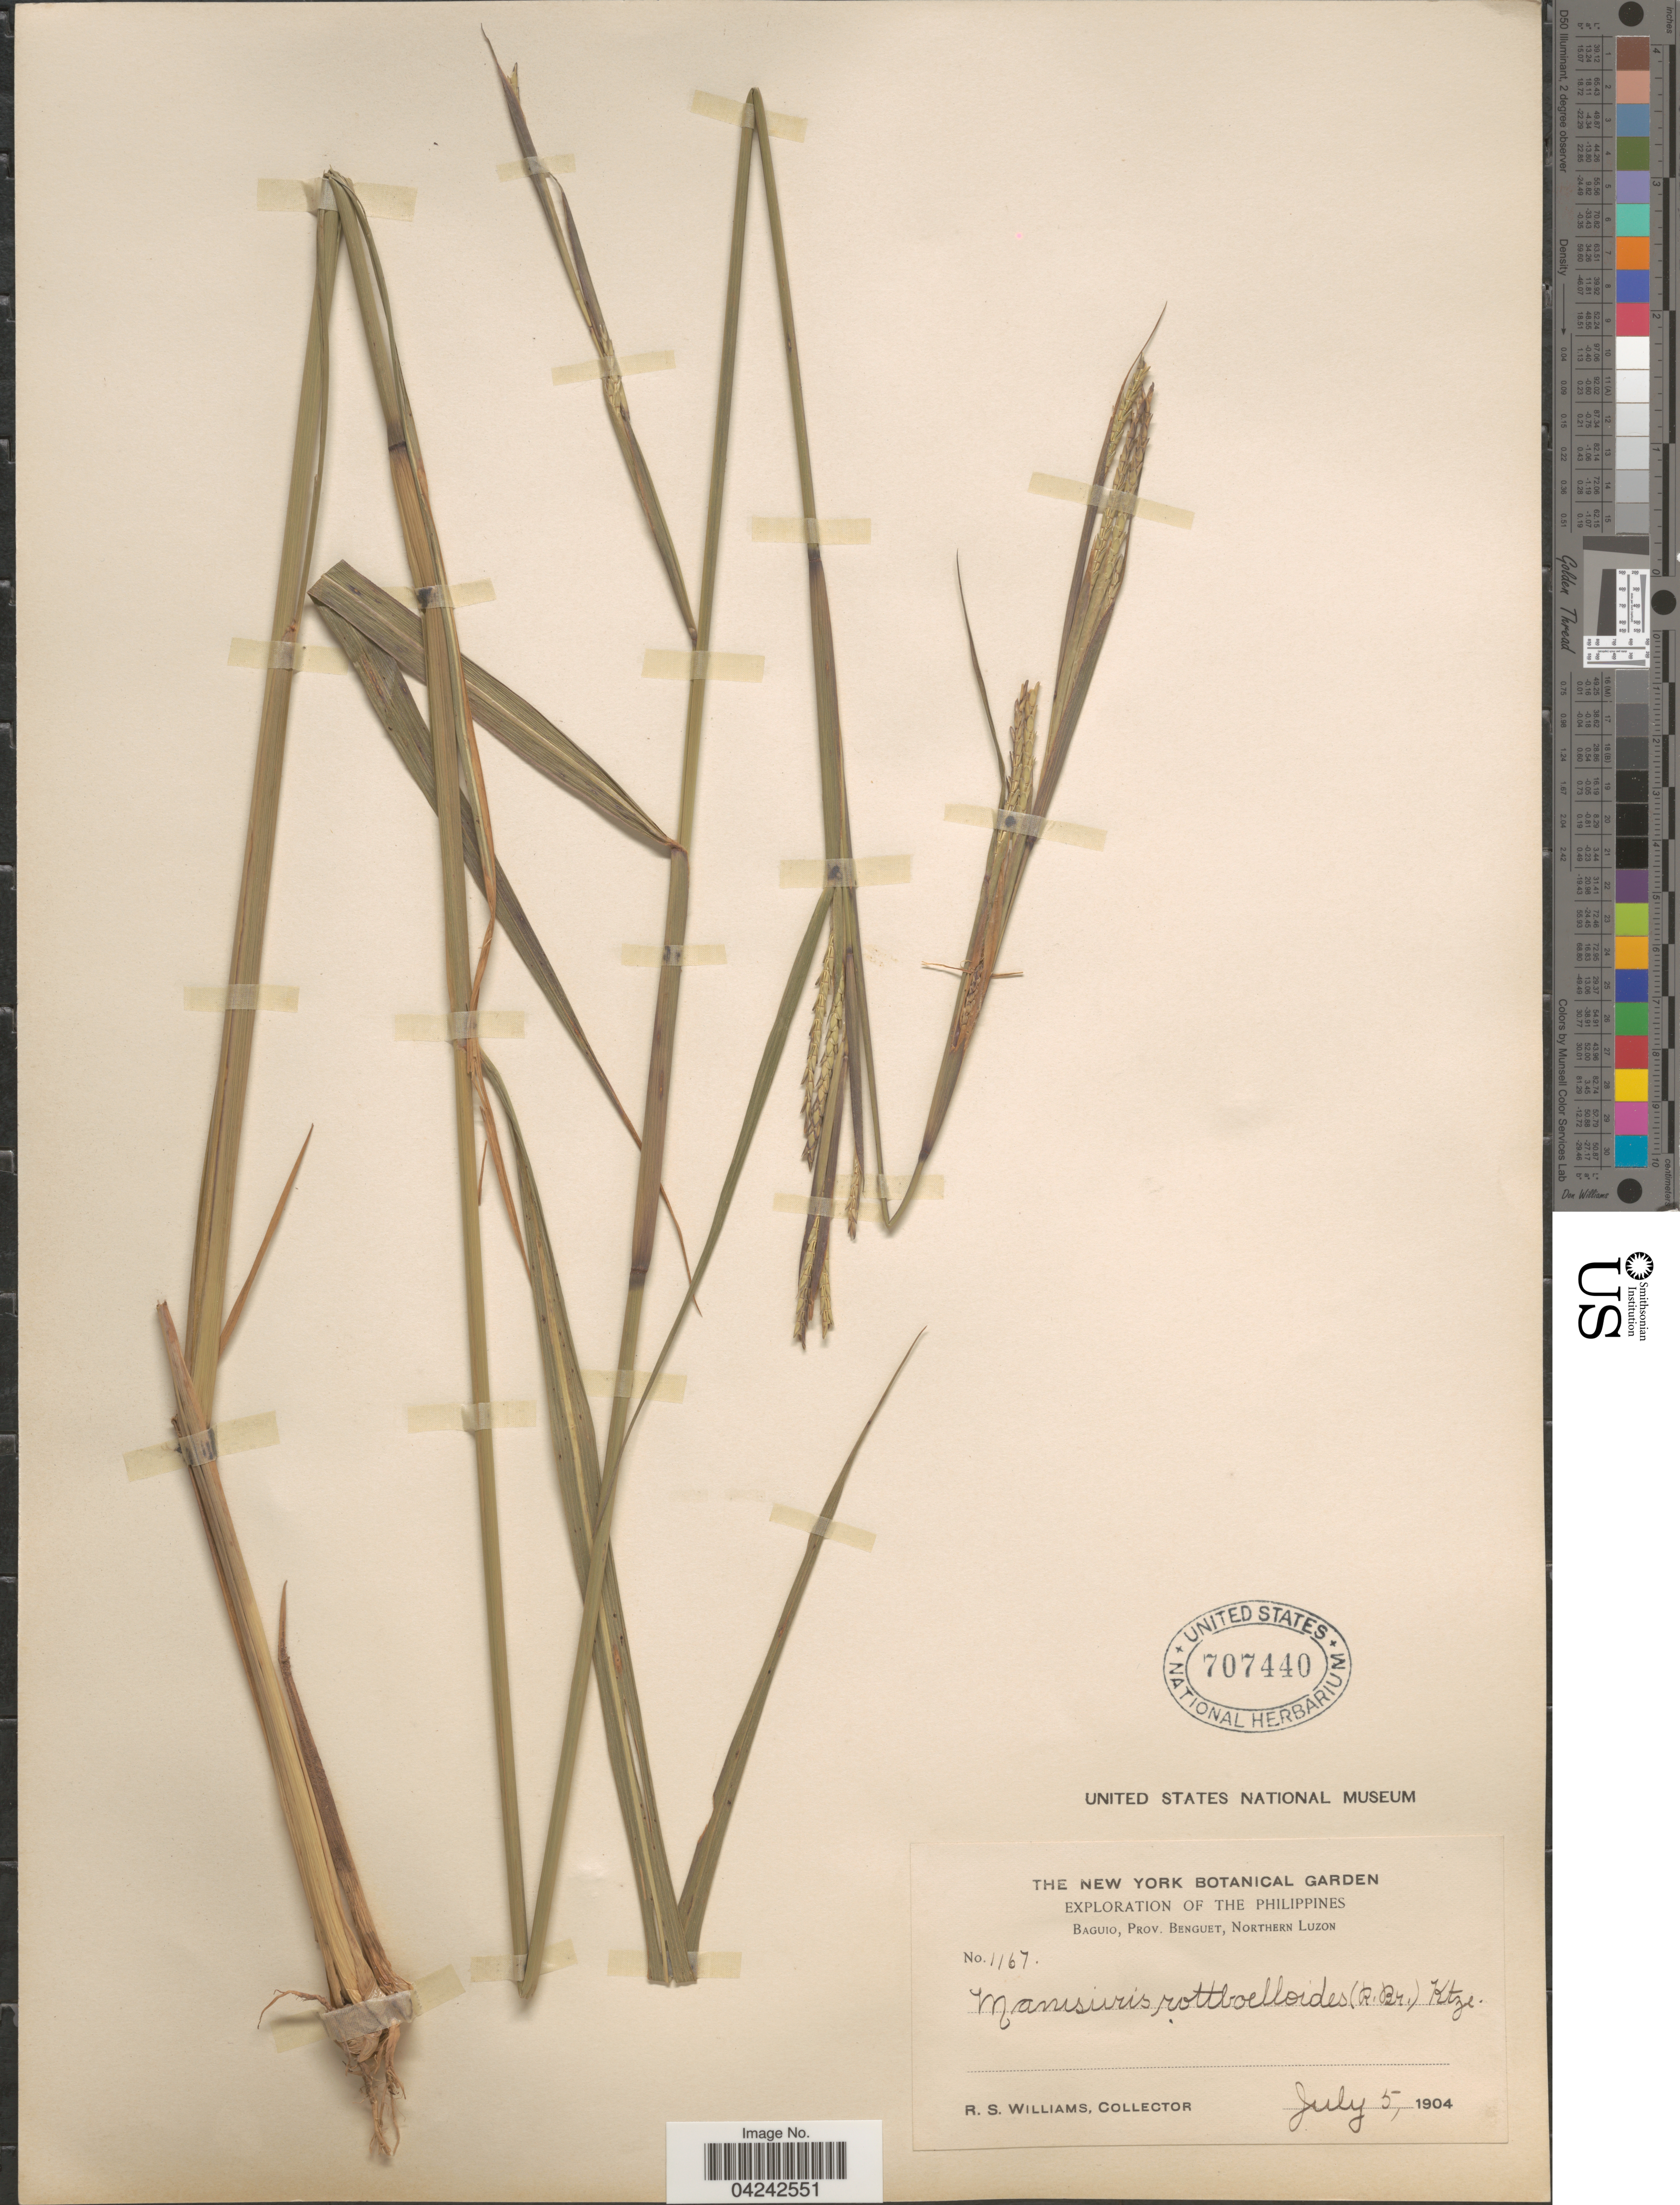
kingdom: Plantae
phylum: Tracheophyta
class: Liliopsida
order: Poales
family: Poaceae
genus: Rottboellia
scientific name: Rottboellia rottboellioides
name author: (R. Br.) Druce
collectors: R. S. Williams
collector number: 1167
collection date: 1904-07-05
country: Philippines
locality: Exploration of the Philippines. Baguio, Prov. Benguet, Northern Luzon.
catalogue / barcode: US 707440